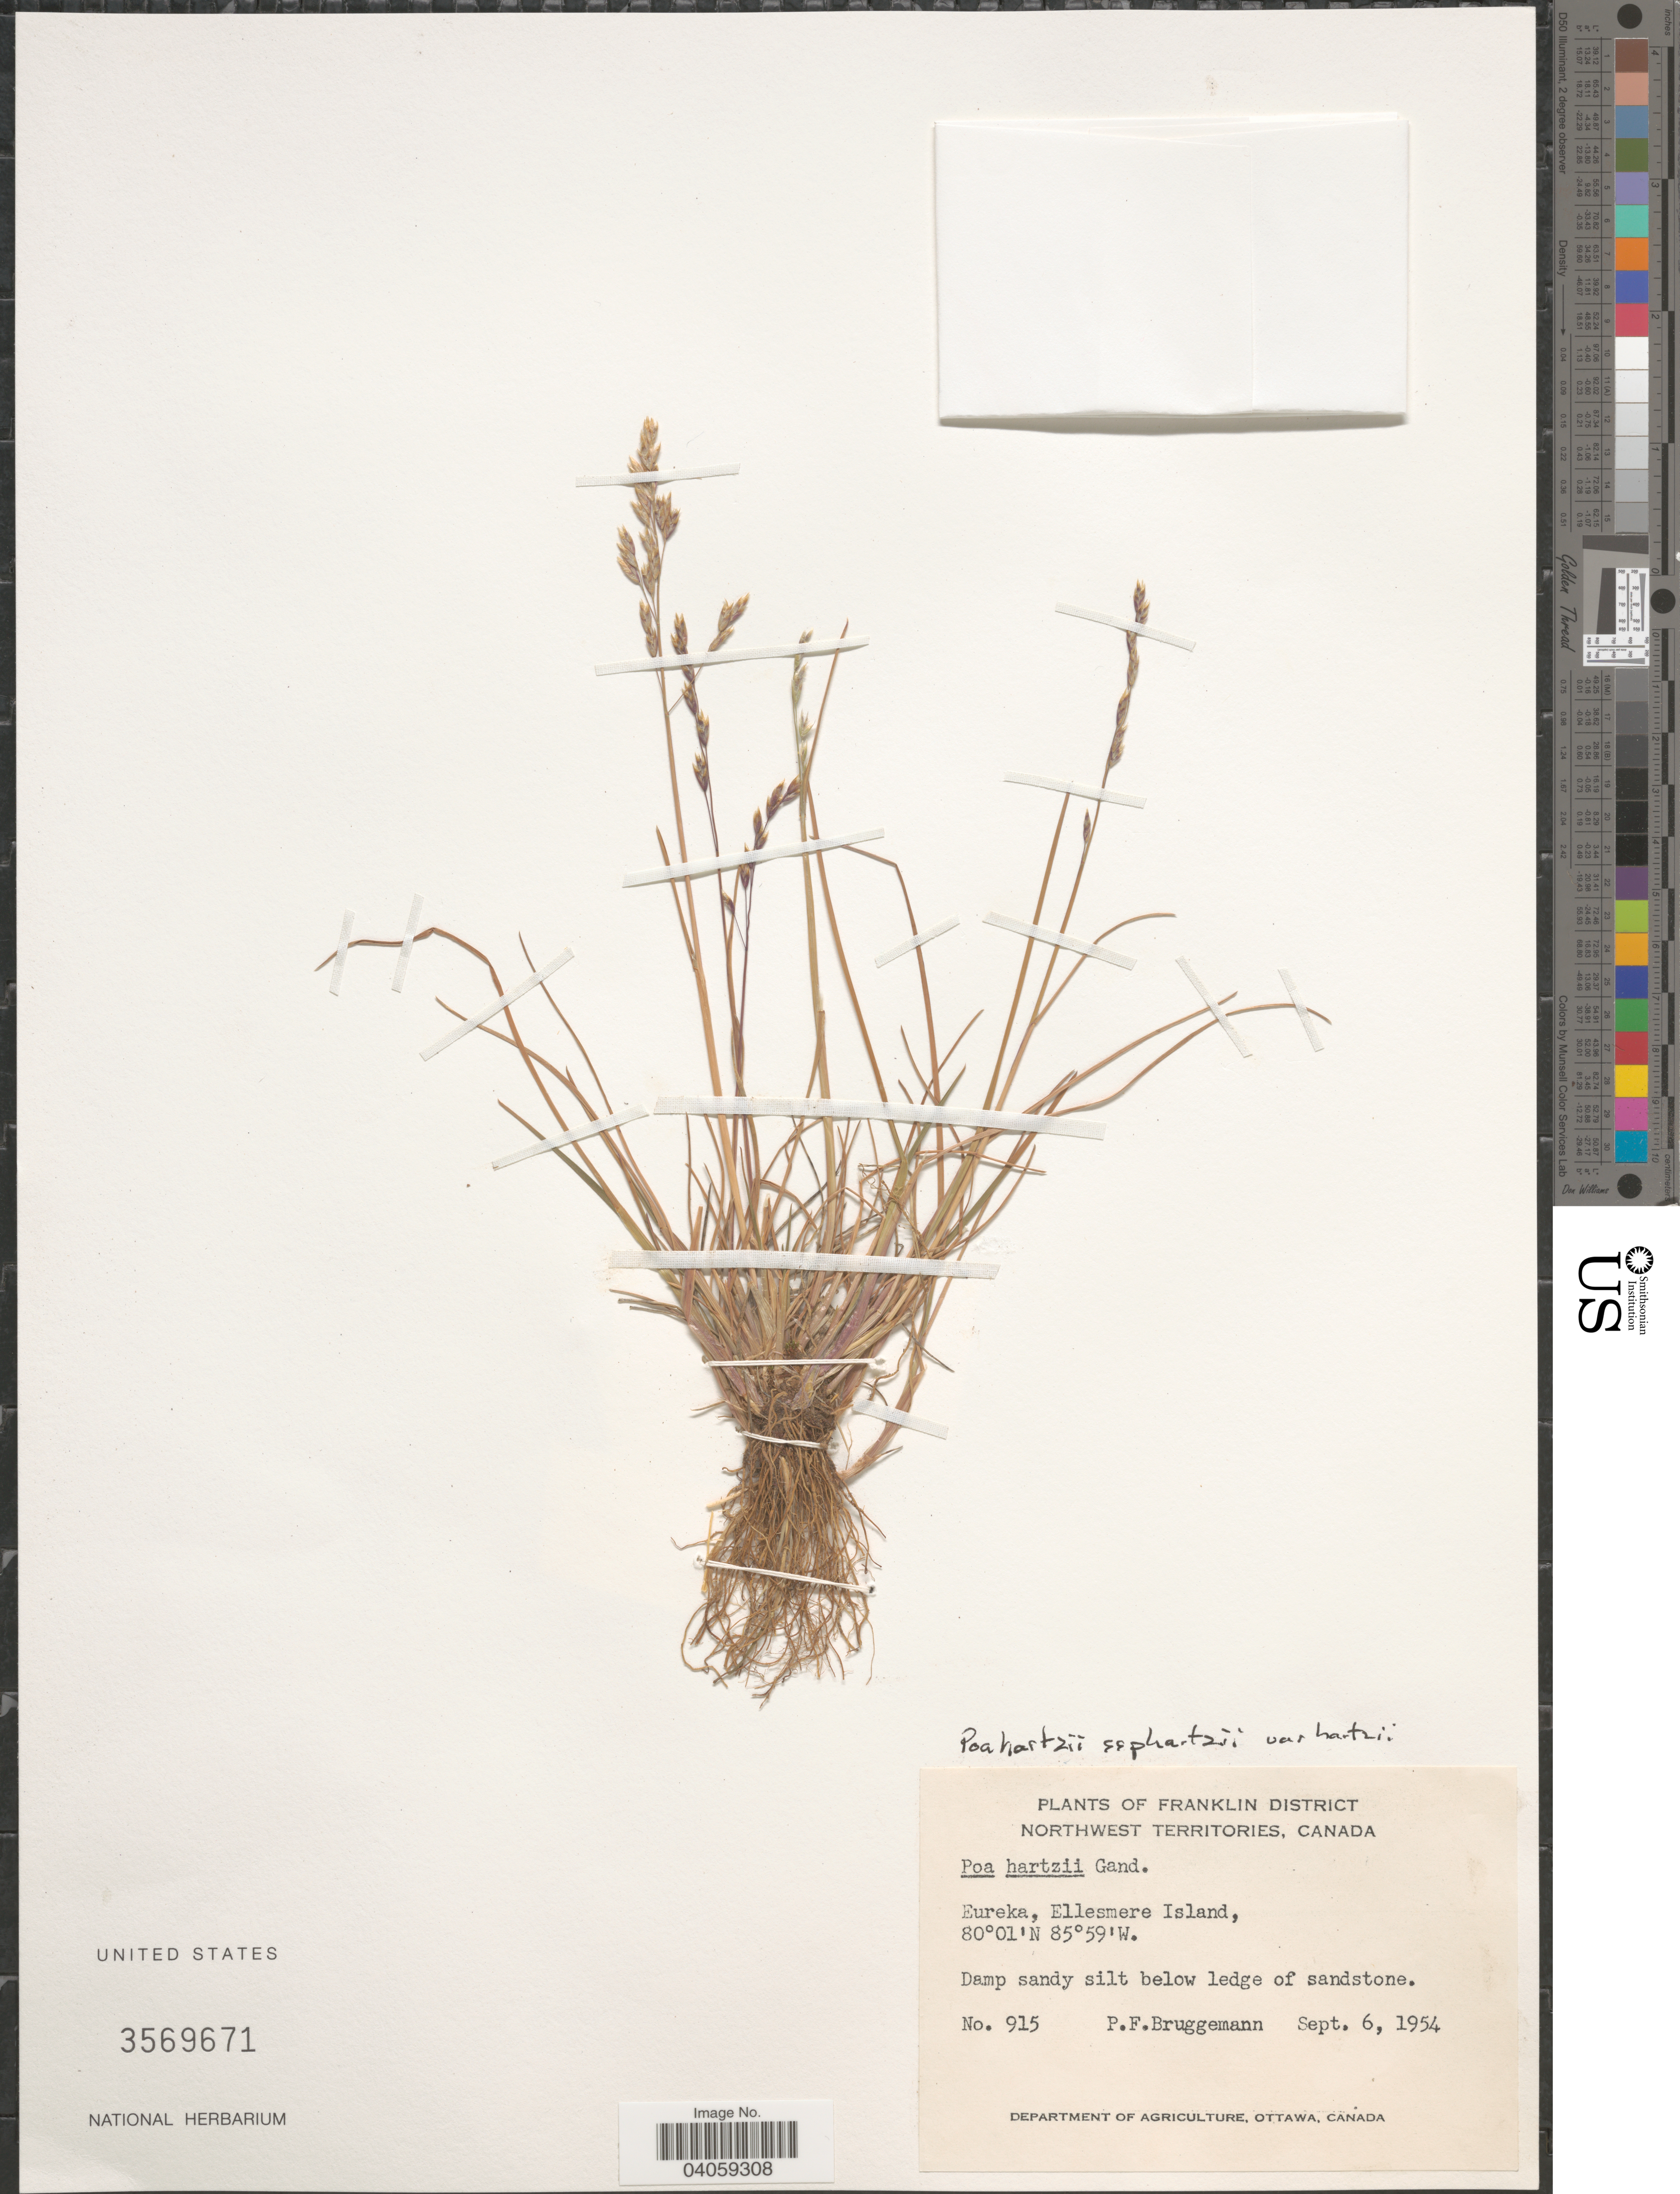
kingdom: Plantae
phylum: Tracheophyta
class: Liliopsida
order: Poales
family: Poaceae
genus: Poa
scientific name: Poa hartzii subsp. hartzii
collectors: P. Bruggemann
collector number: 915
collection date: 1954-09-06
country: Canada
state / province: Northwest Territories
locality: Franklin District. Eureka, Ellesmere Island.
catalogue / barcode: US 3569671